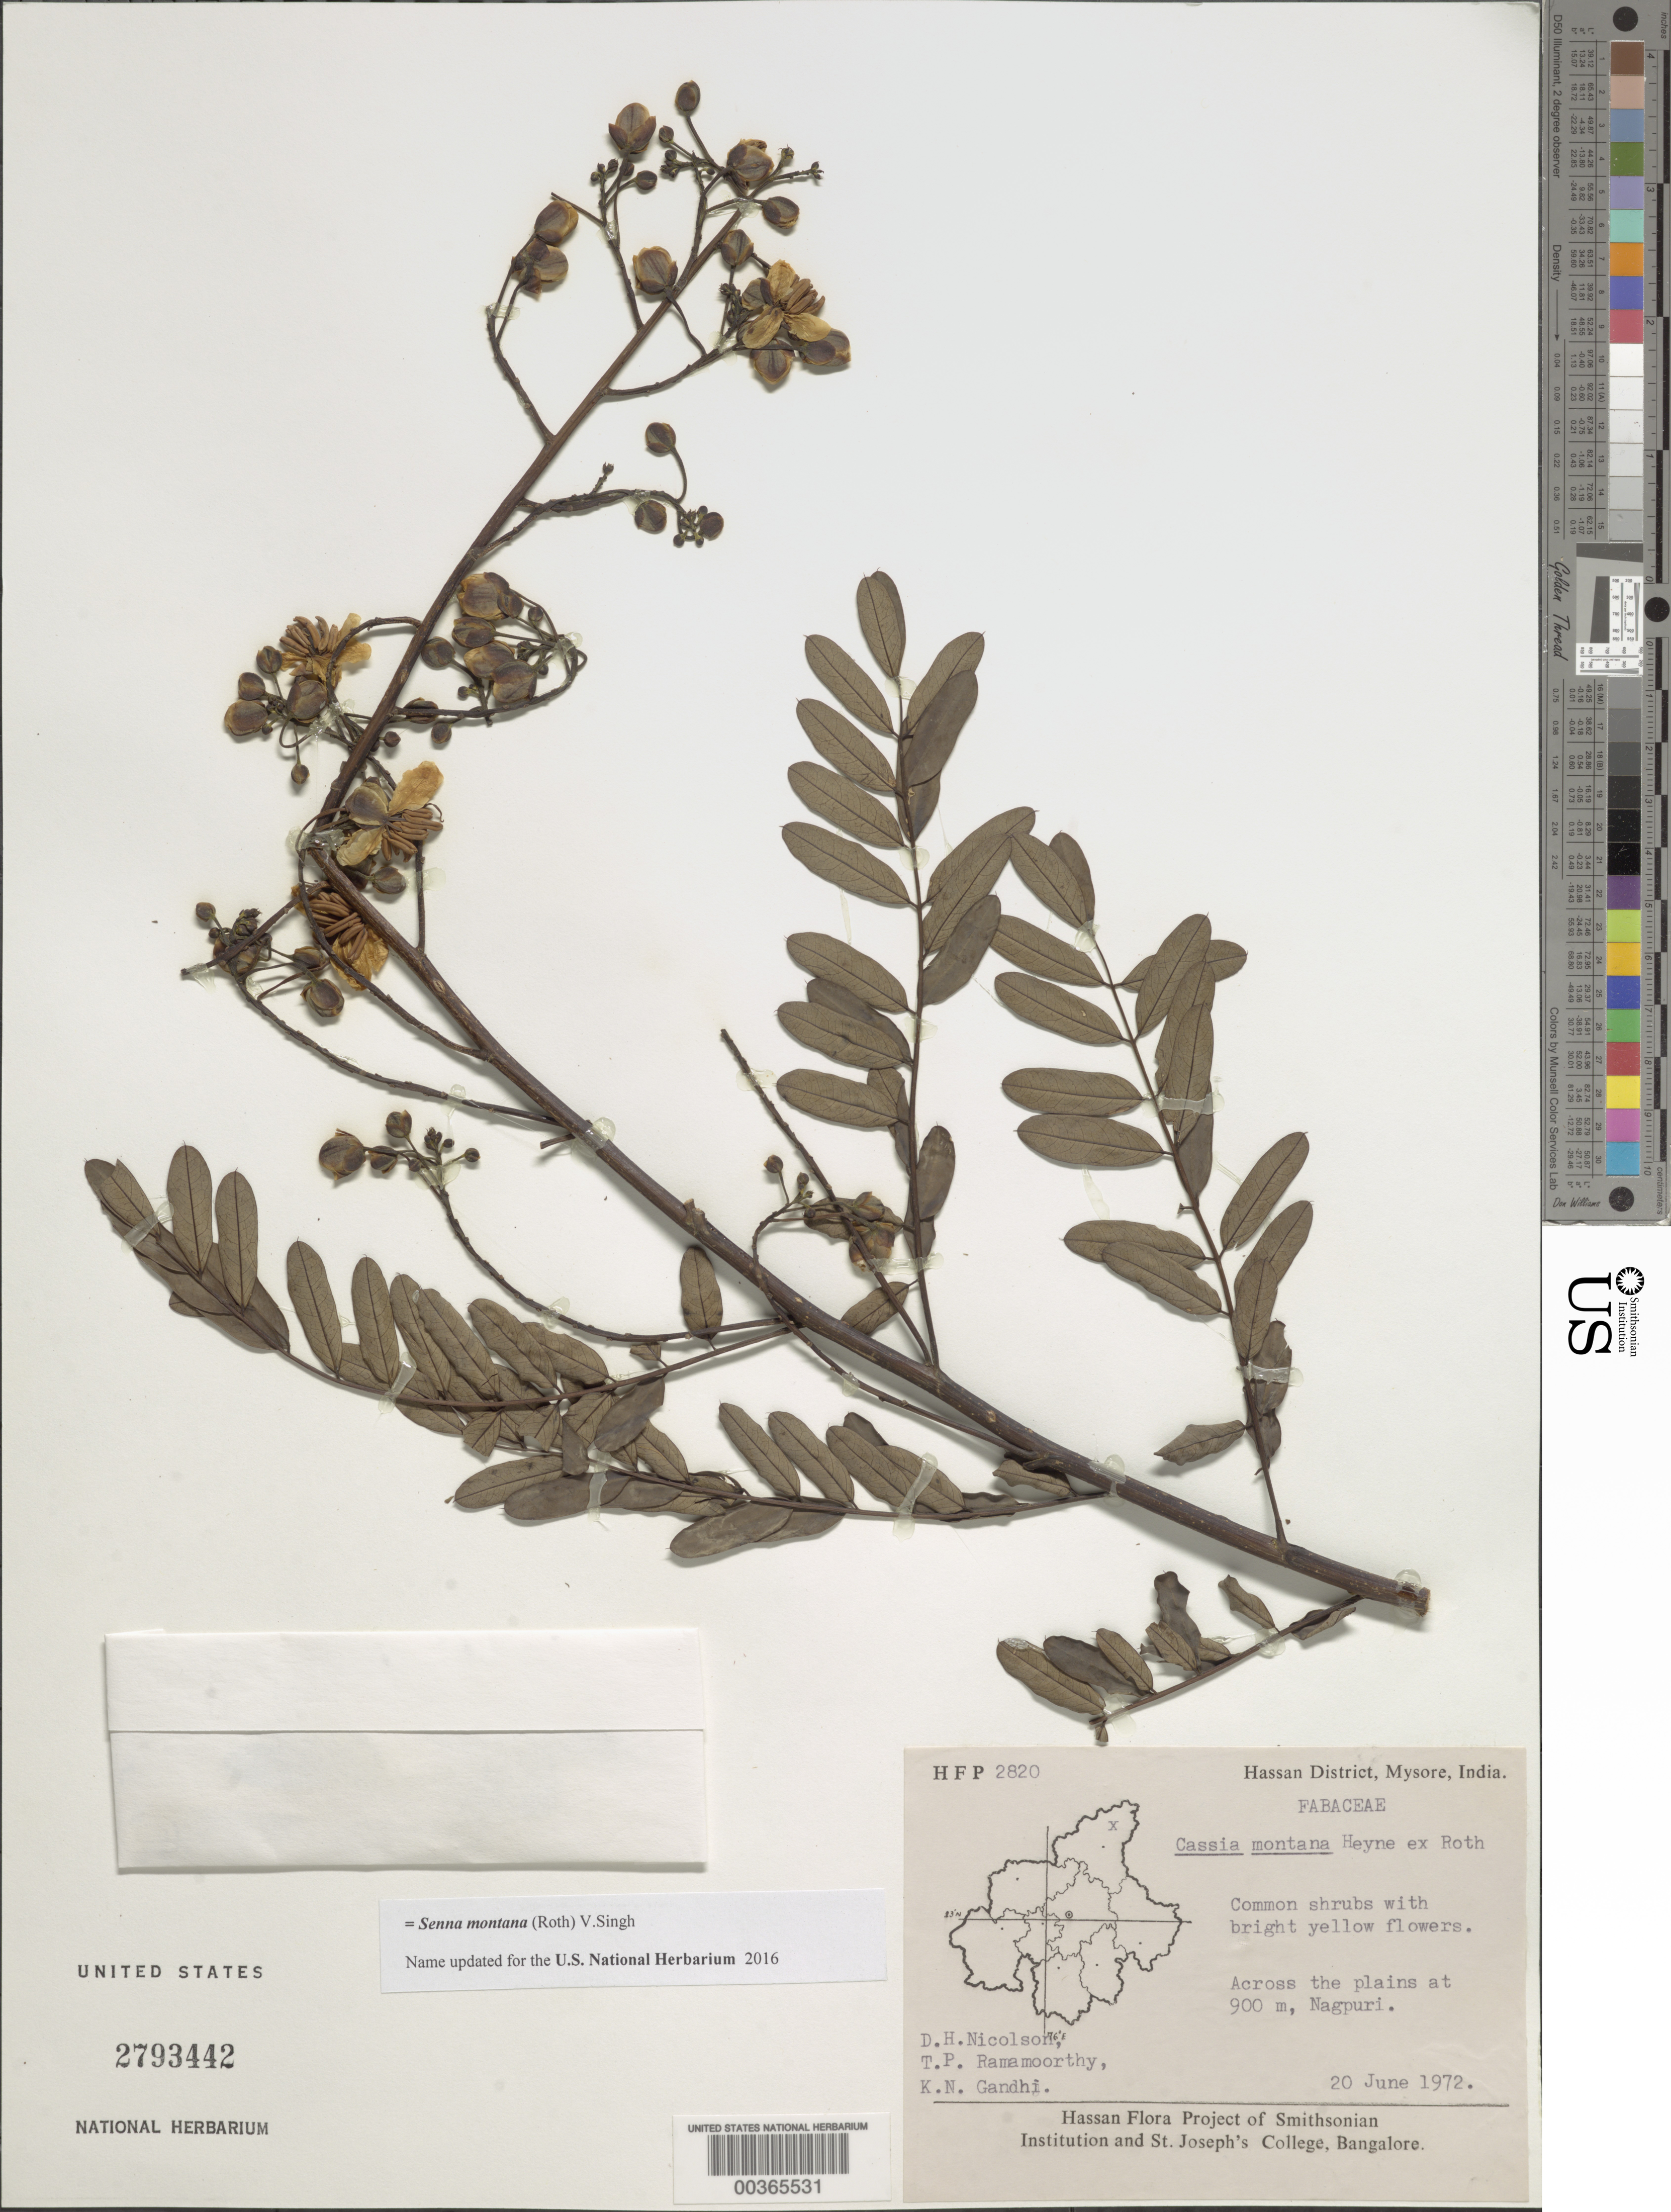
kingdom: Plantae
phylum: Tracheophyta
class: Magnoliopsida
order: Fabales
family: Fabaceae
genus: Senna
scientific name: Senna montana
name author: (Roth) V. Singh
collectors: D. H. Nicolson, T. P. Ramamoorthy & K. N. Gandhi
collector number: Hfp 2820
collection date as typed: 20 Jun 1972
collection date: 1972-06-20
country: India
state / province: Karnataka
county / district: Hassan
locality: Nagpuri, mysore state [mysore state = karnataka.]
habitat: Across the plains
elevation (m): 900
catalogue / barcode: US 2793442